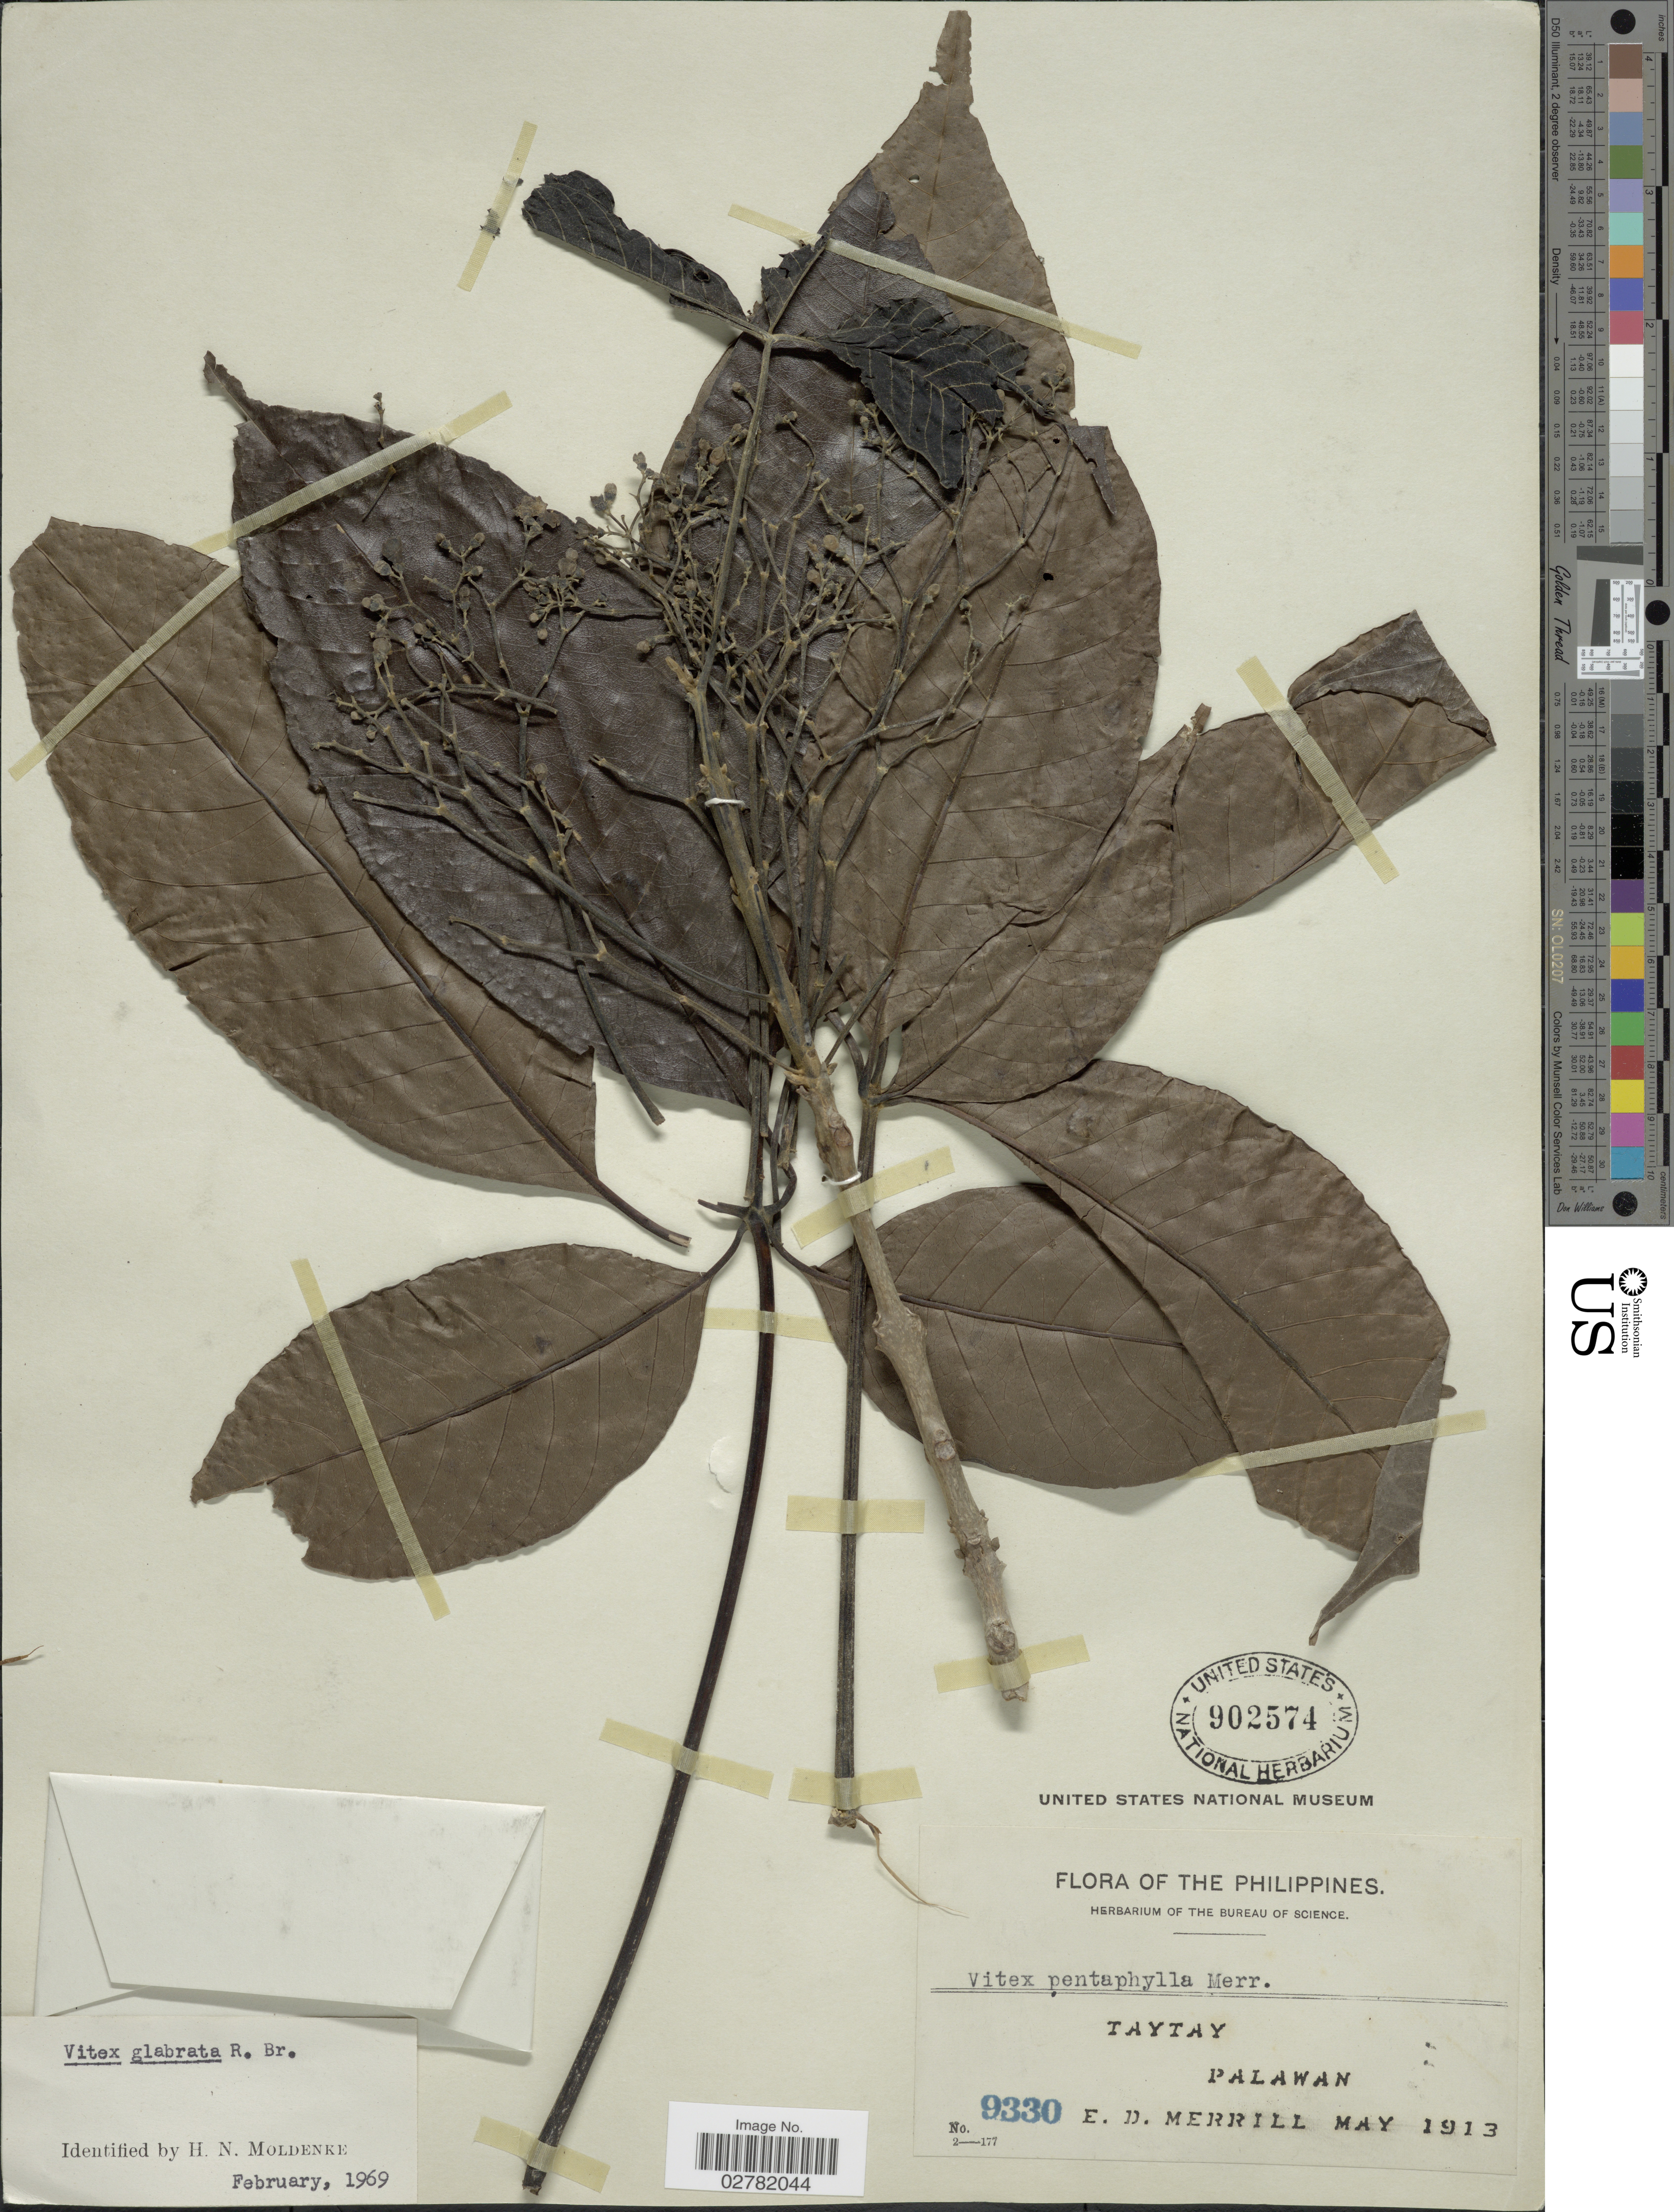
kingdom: Plantae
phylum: Tracheophyta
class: Magnoliopsida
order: Lamiales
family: Lamiaceae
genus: Vitex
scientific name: Vitex glabrata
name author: R. Br.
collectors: E. D. Merrill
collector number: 9330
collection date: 1913-05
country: Philippines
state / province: Mimaropa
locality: Taytay. Palawan.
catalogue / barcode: US 902574